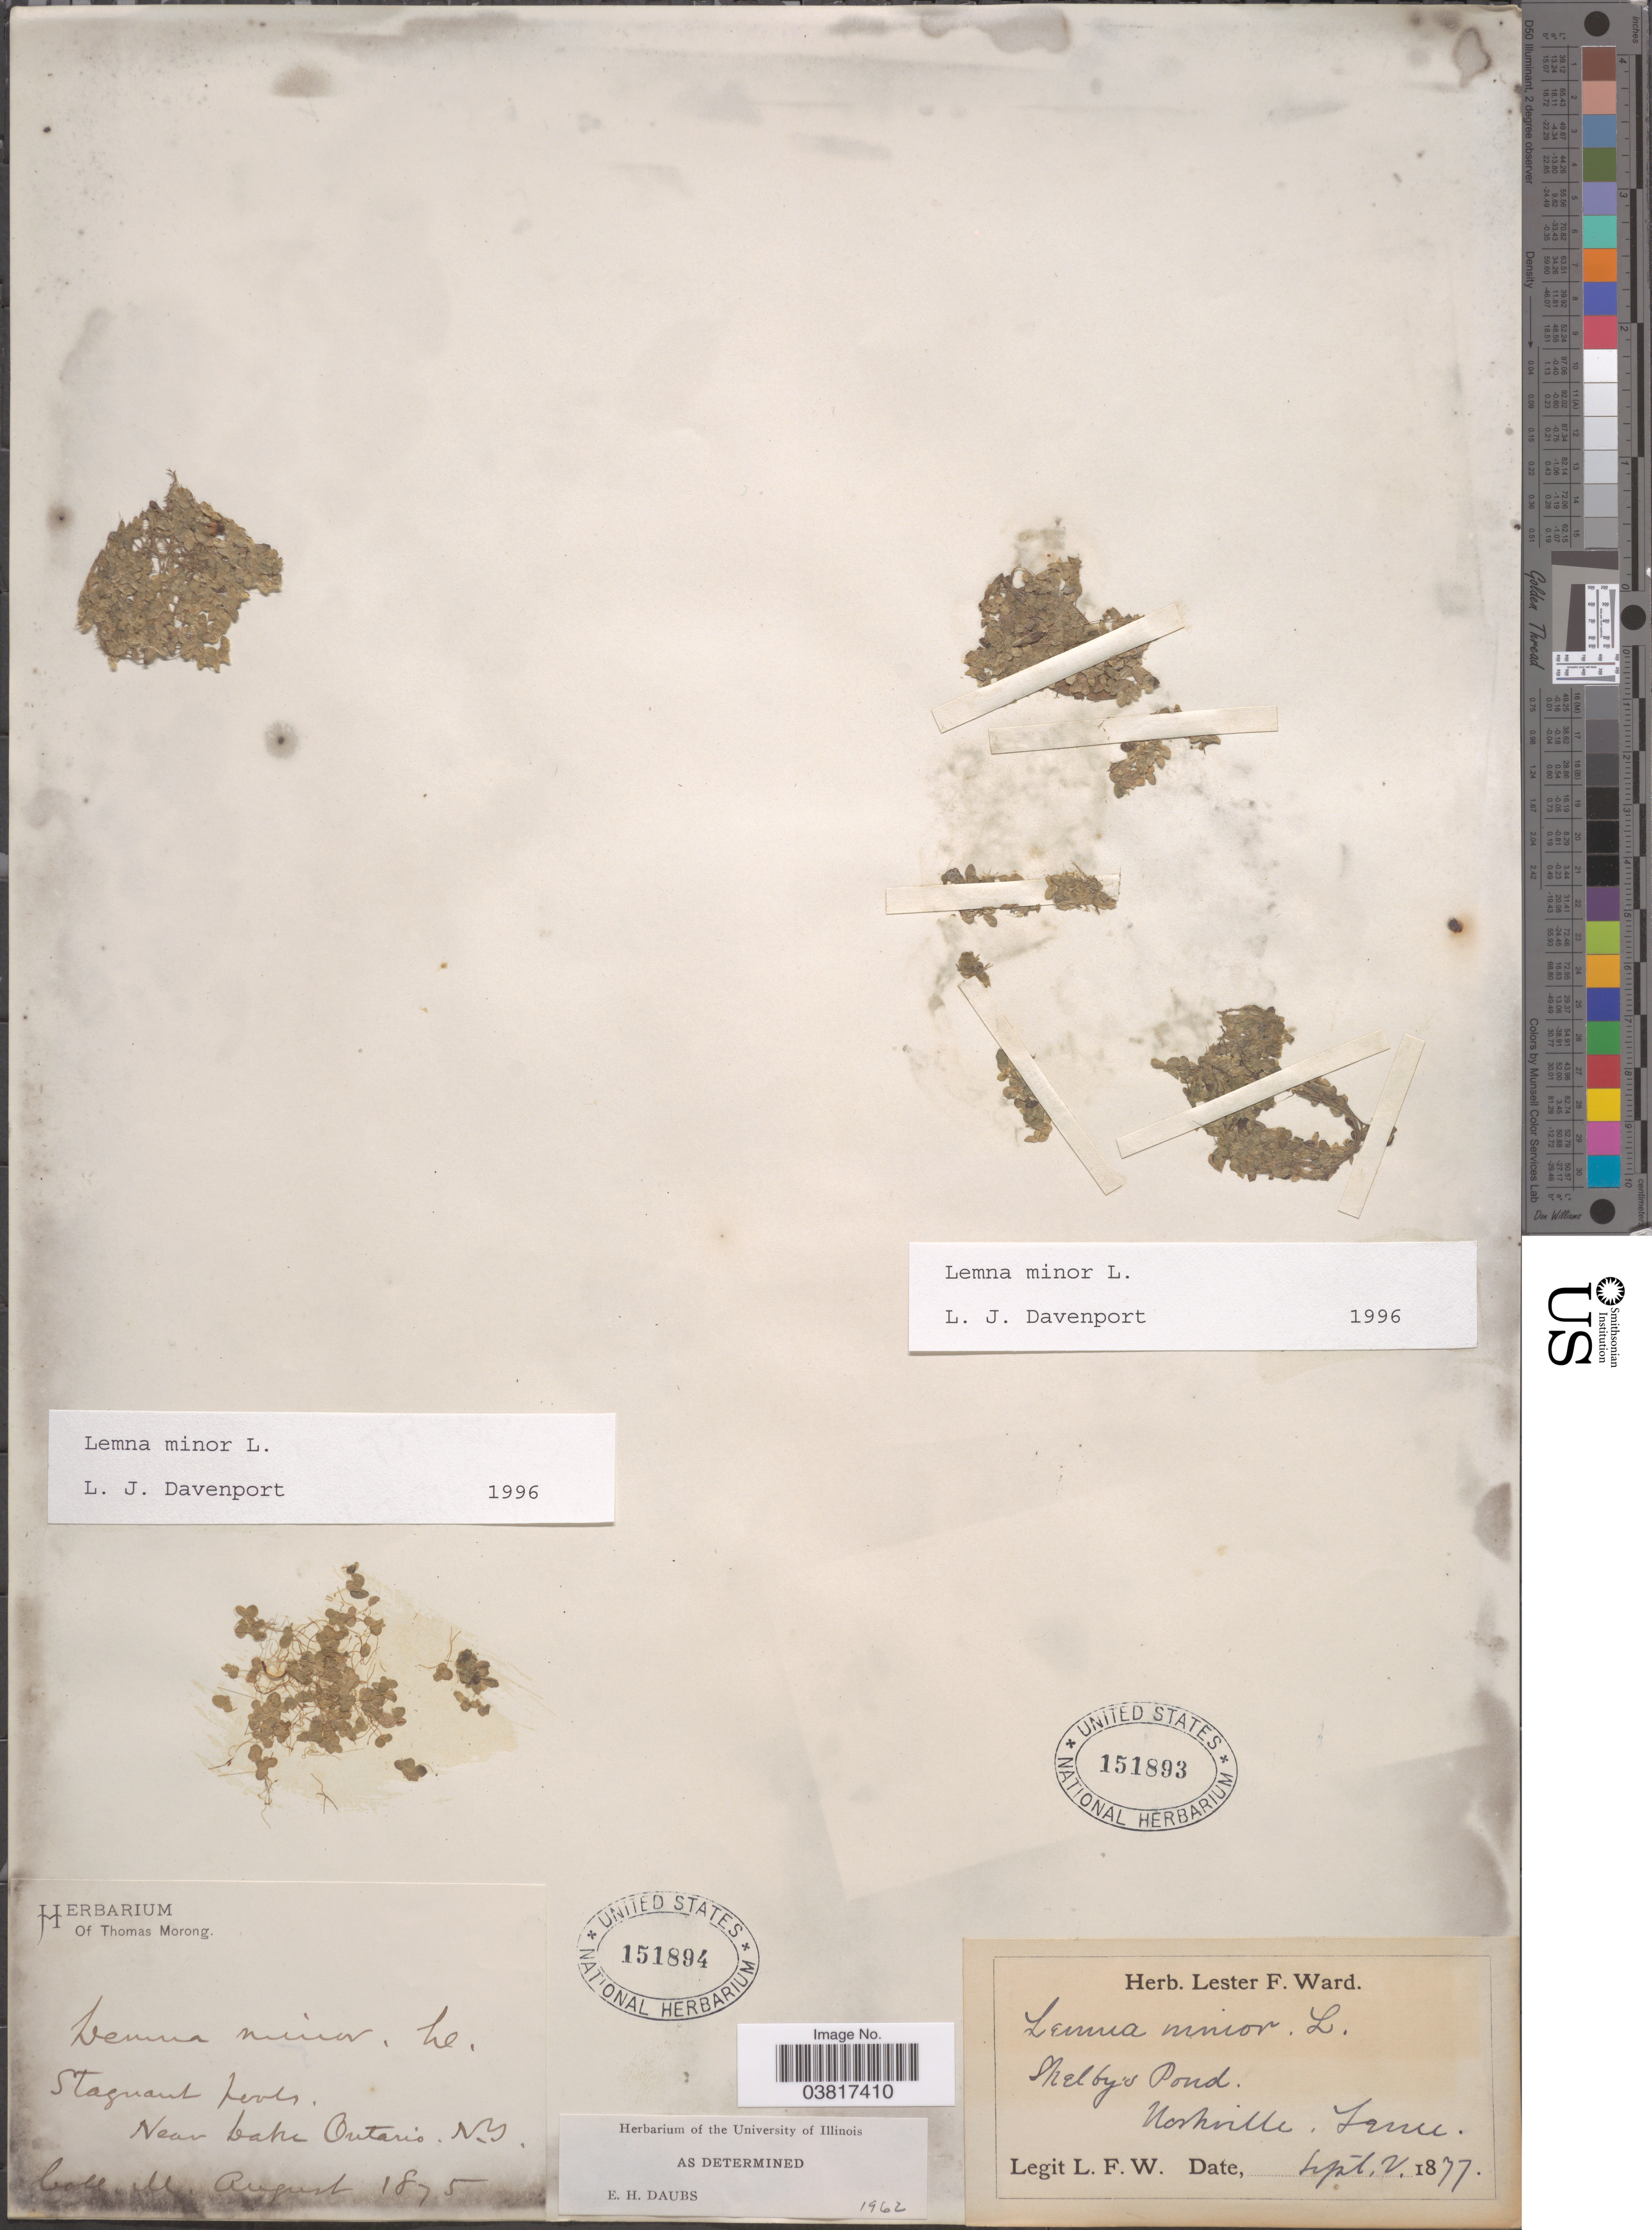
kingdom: Plantae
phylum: Tracheophyta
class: Liliopsida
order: Alismatales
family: Araceae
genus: Lemna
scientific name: Lemna minor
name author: L.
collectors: L. F. Ward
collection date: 1877-09-02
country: United States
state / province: Tennessee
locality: Shelby's Pond. Nashville.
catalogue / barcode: US 151893